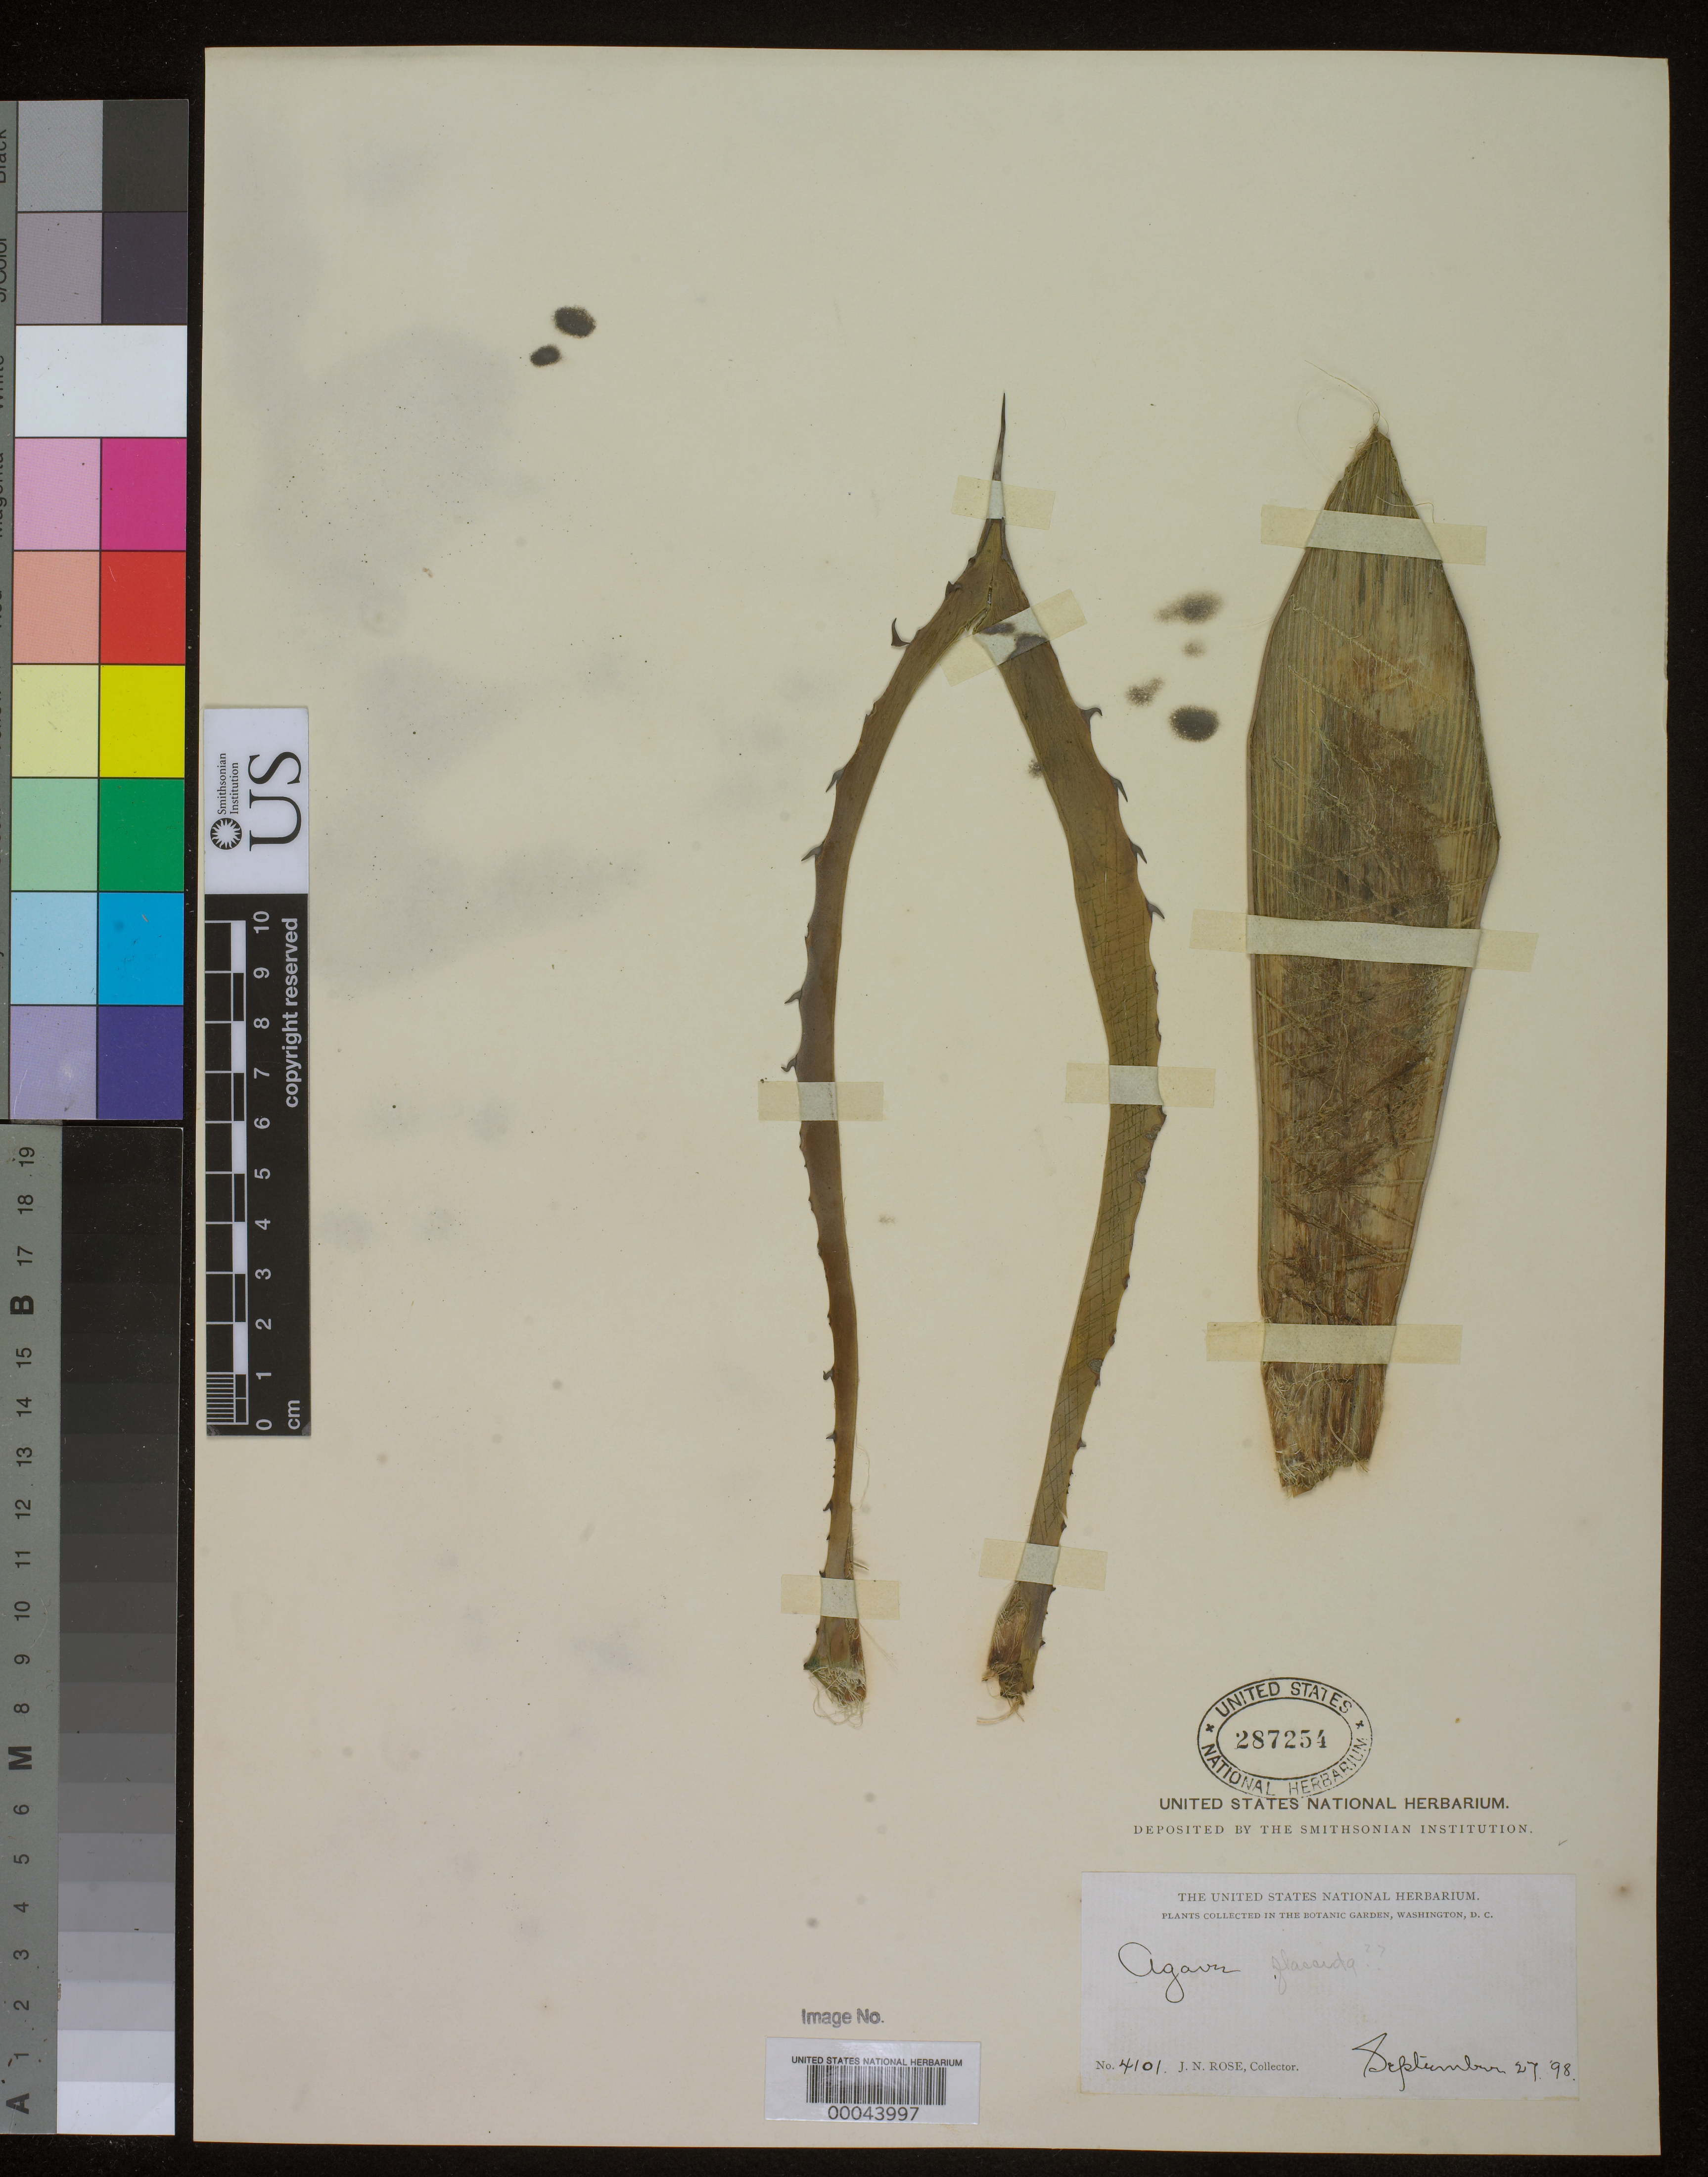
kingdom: Plantae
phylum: Tracheophyta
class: Liliopsida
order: Asparagales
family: Asparagaceae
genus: Agave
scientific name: Agave flaccida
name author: Salm-Dyck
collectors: J. N. Rose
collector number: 4101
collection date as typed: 27 Sep 1898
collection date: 1898-09-27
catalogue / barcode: US 287254